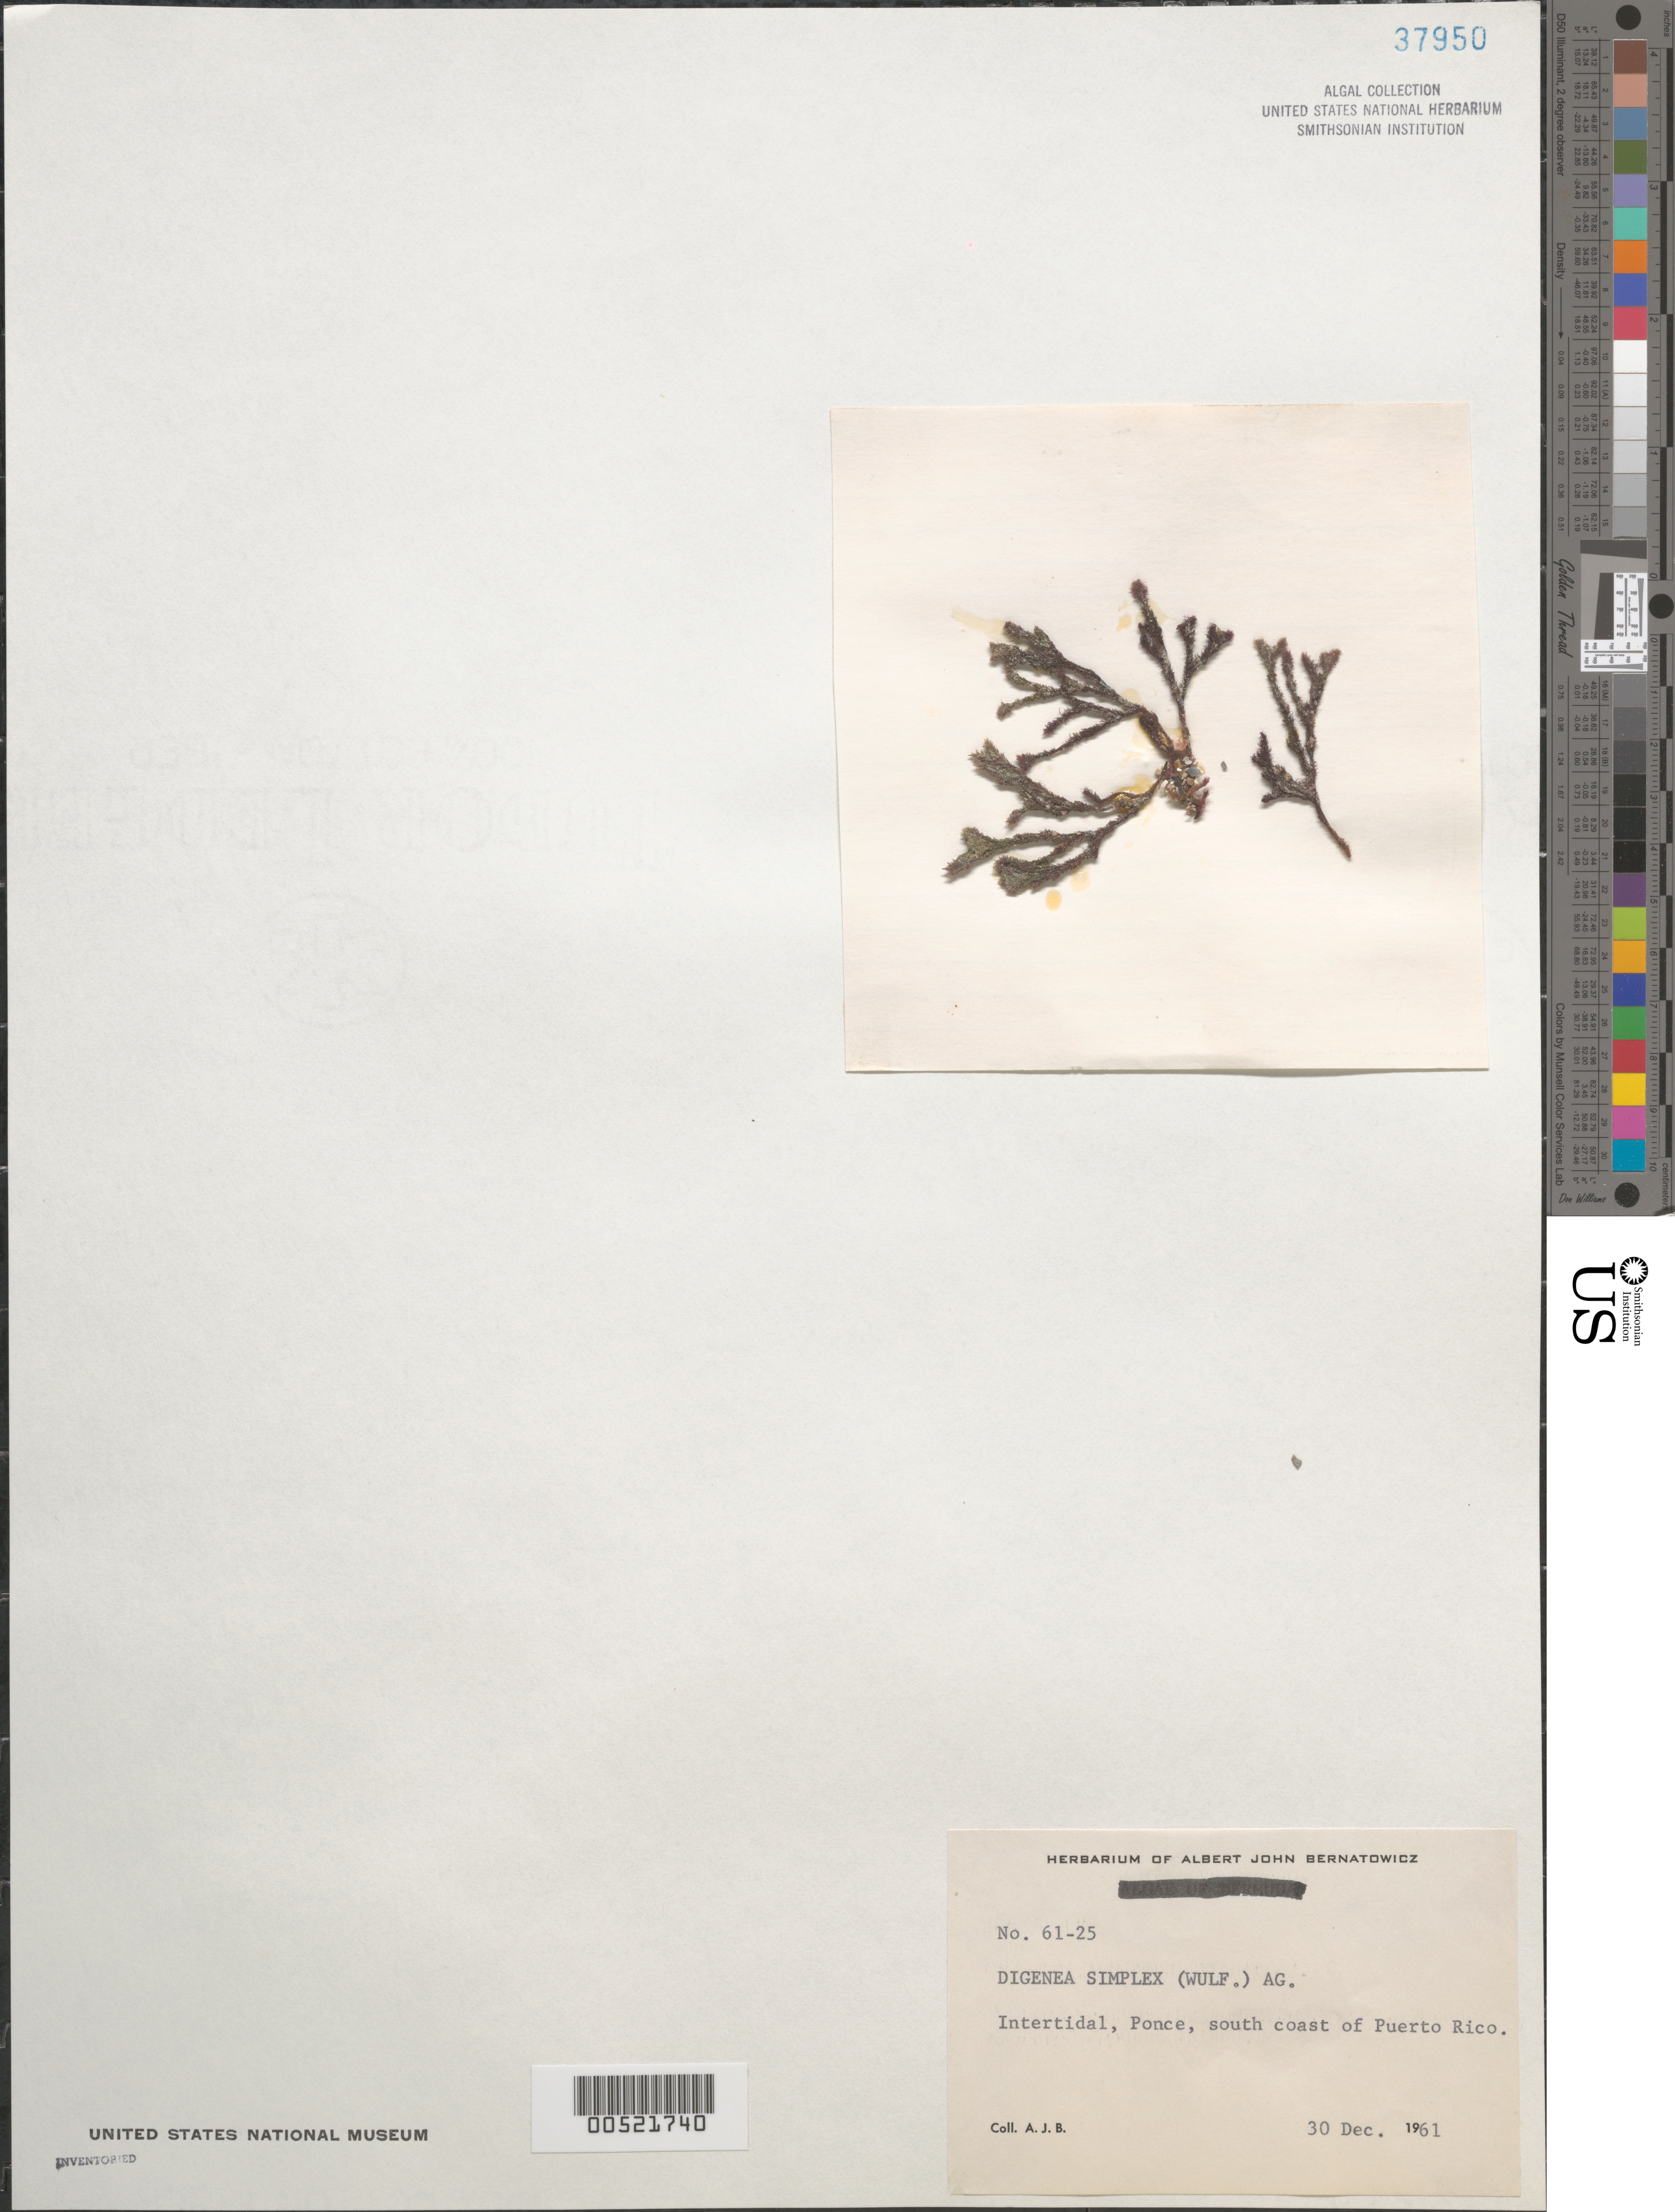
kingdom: Plantae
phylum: Rhodophyta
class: Florideophyceae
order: Ceramiales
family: Rhodomelaceae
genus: Digenea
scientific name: Digenea simplex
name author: (Wulfen) C. Agardh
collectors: A. Bernatowicz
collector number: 61-25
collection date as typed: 30 Dec 1961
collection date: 1961-12-30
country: Puerto Rico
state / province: Ponce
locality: Ponce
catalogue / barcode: US 37950